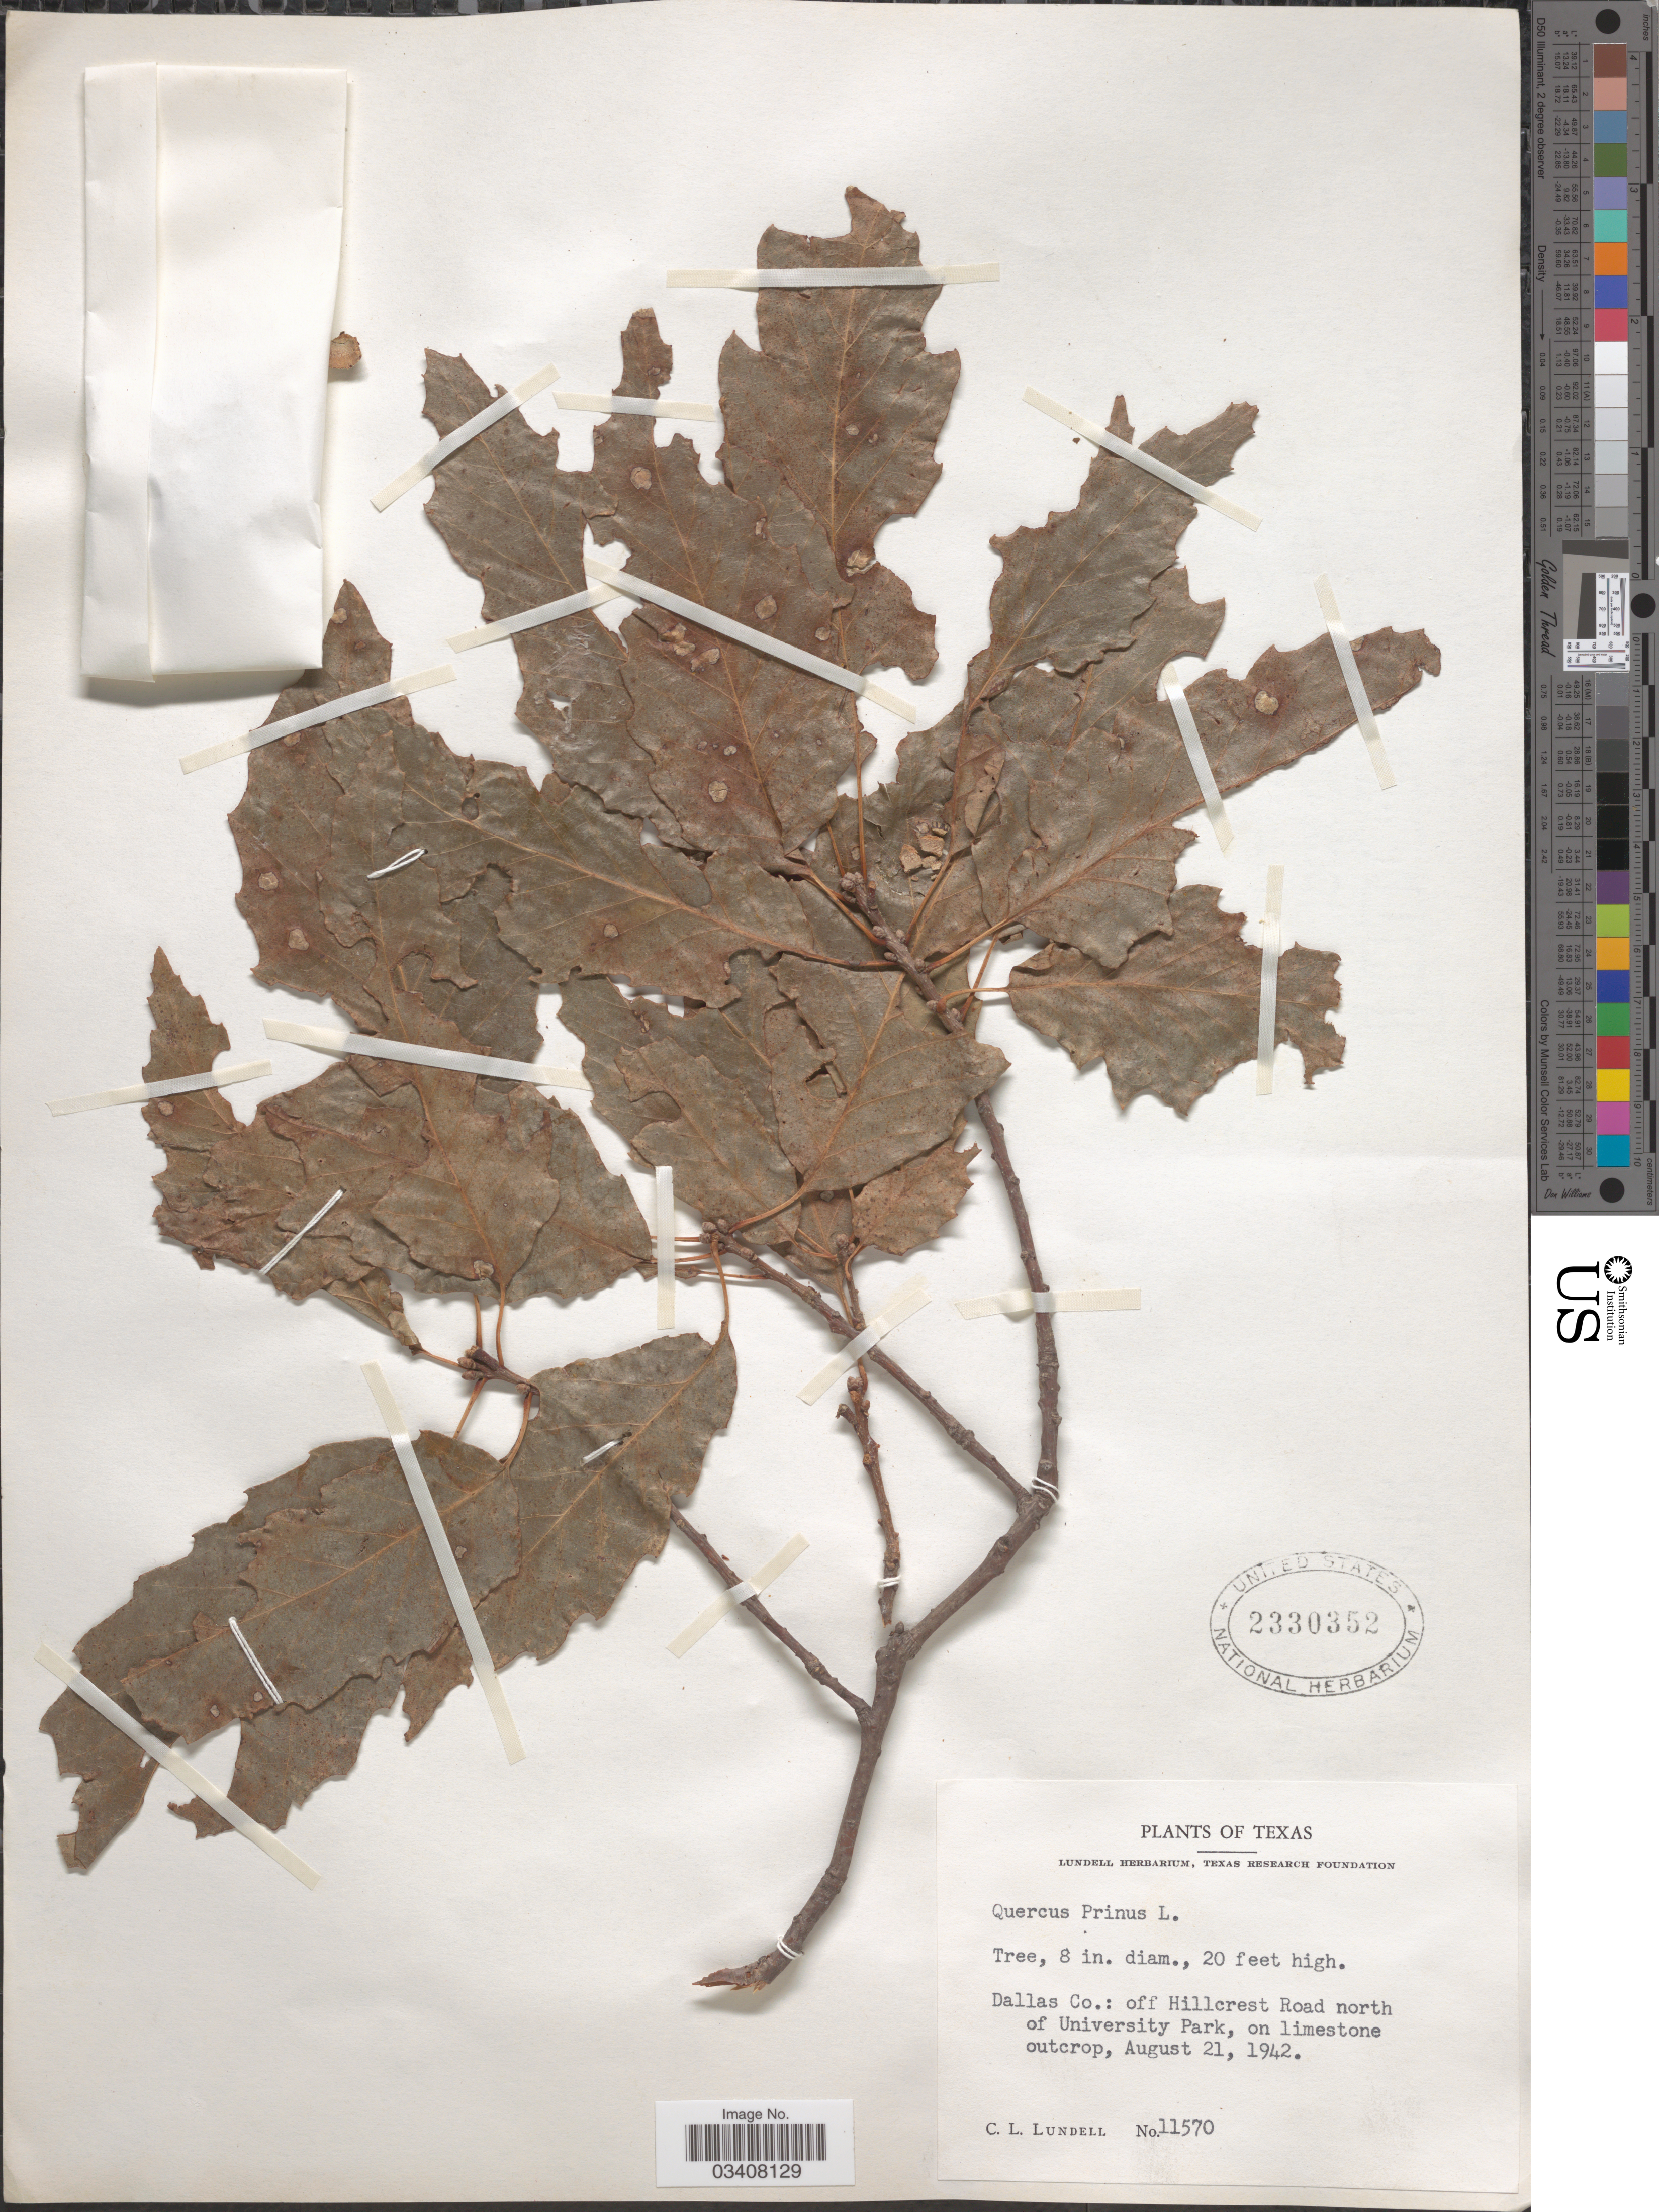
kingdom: Plantae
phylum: Tracheophyta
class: Magnoliopsida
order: Fagales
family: Fagaceae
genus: Quercus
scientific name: Quercus prinus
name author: L.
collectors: C. L. Lundell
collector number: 11570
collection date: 1942-08-21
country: United States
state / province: Texas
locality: Dallas Co.: off Hillcrest Road north of University Park.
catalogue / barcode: US 2330352